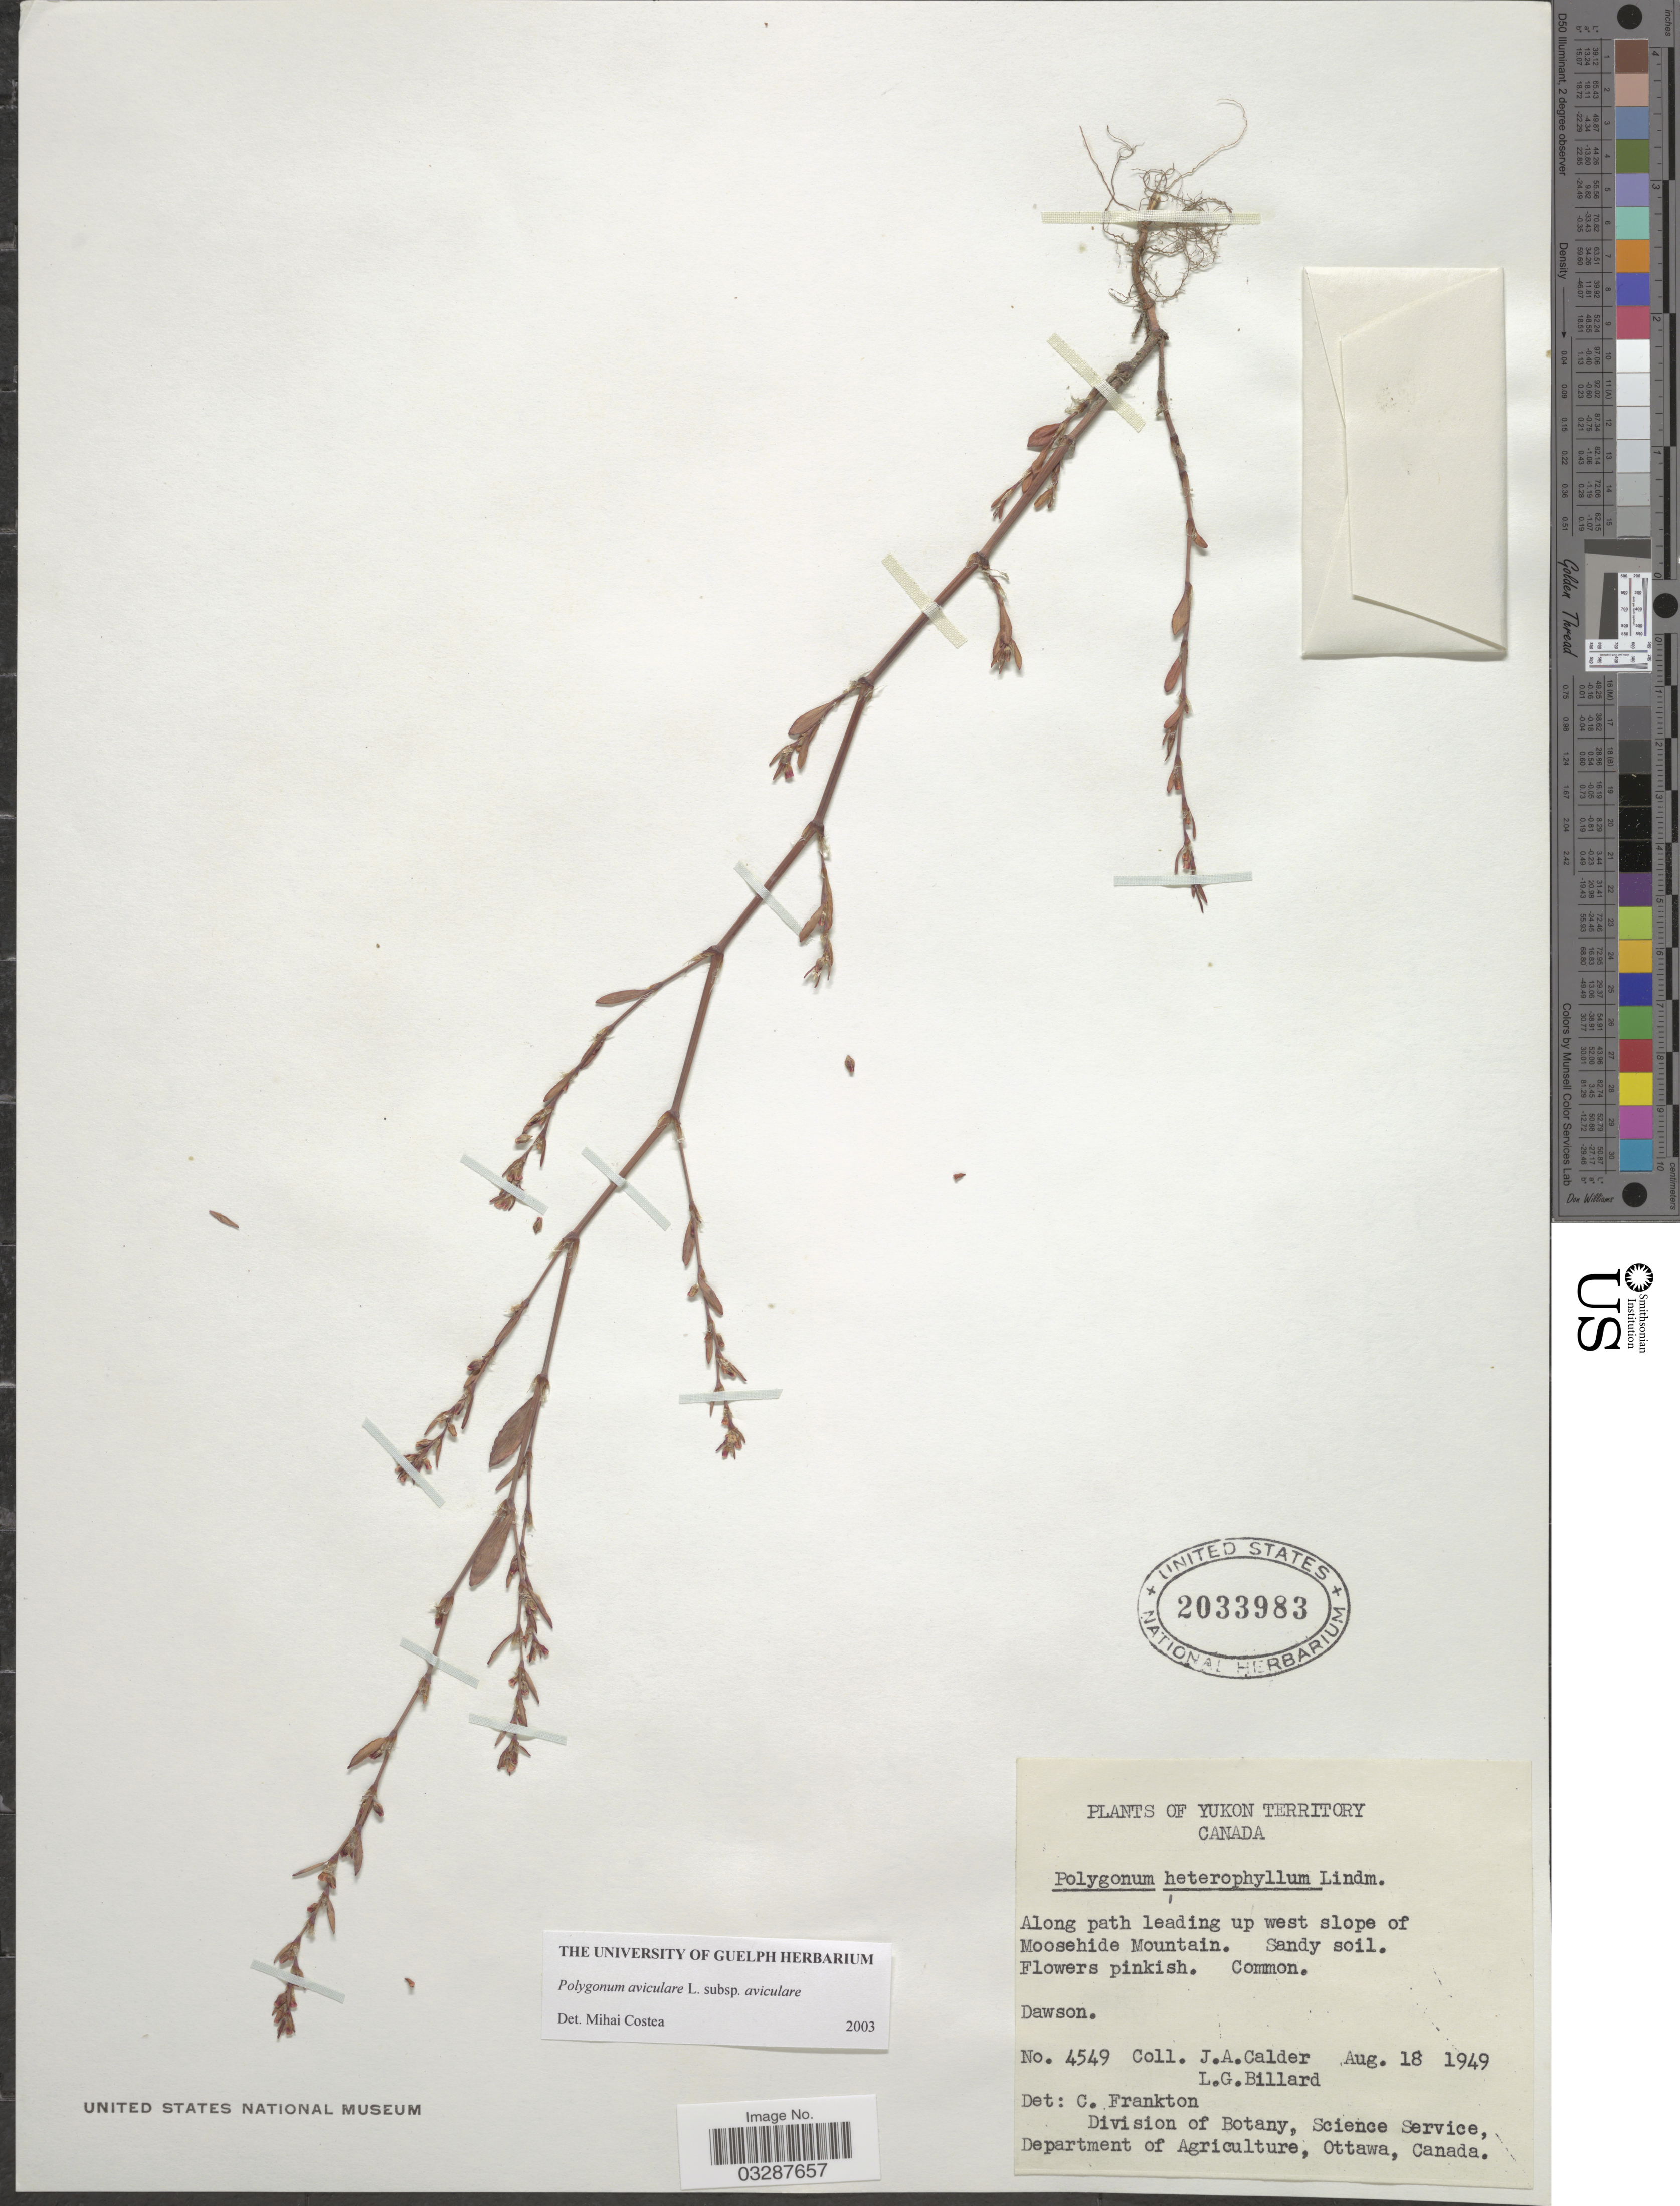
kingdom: Plantae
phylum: Tracheophyta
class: Magnoliopsida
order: Caryophyllales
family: Polygonaceae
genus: Polygonum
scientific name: Polygonum aviculare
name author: L.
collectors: J. A. Calder & L. Billard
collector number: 4549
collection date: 1949-08-18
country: Canada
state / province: Yukon Territory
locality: Along path leading up west slope of Moosehide Mountain. Dawson.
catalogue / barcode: US 2033983